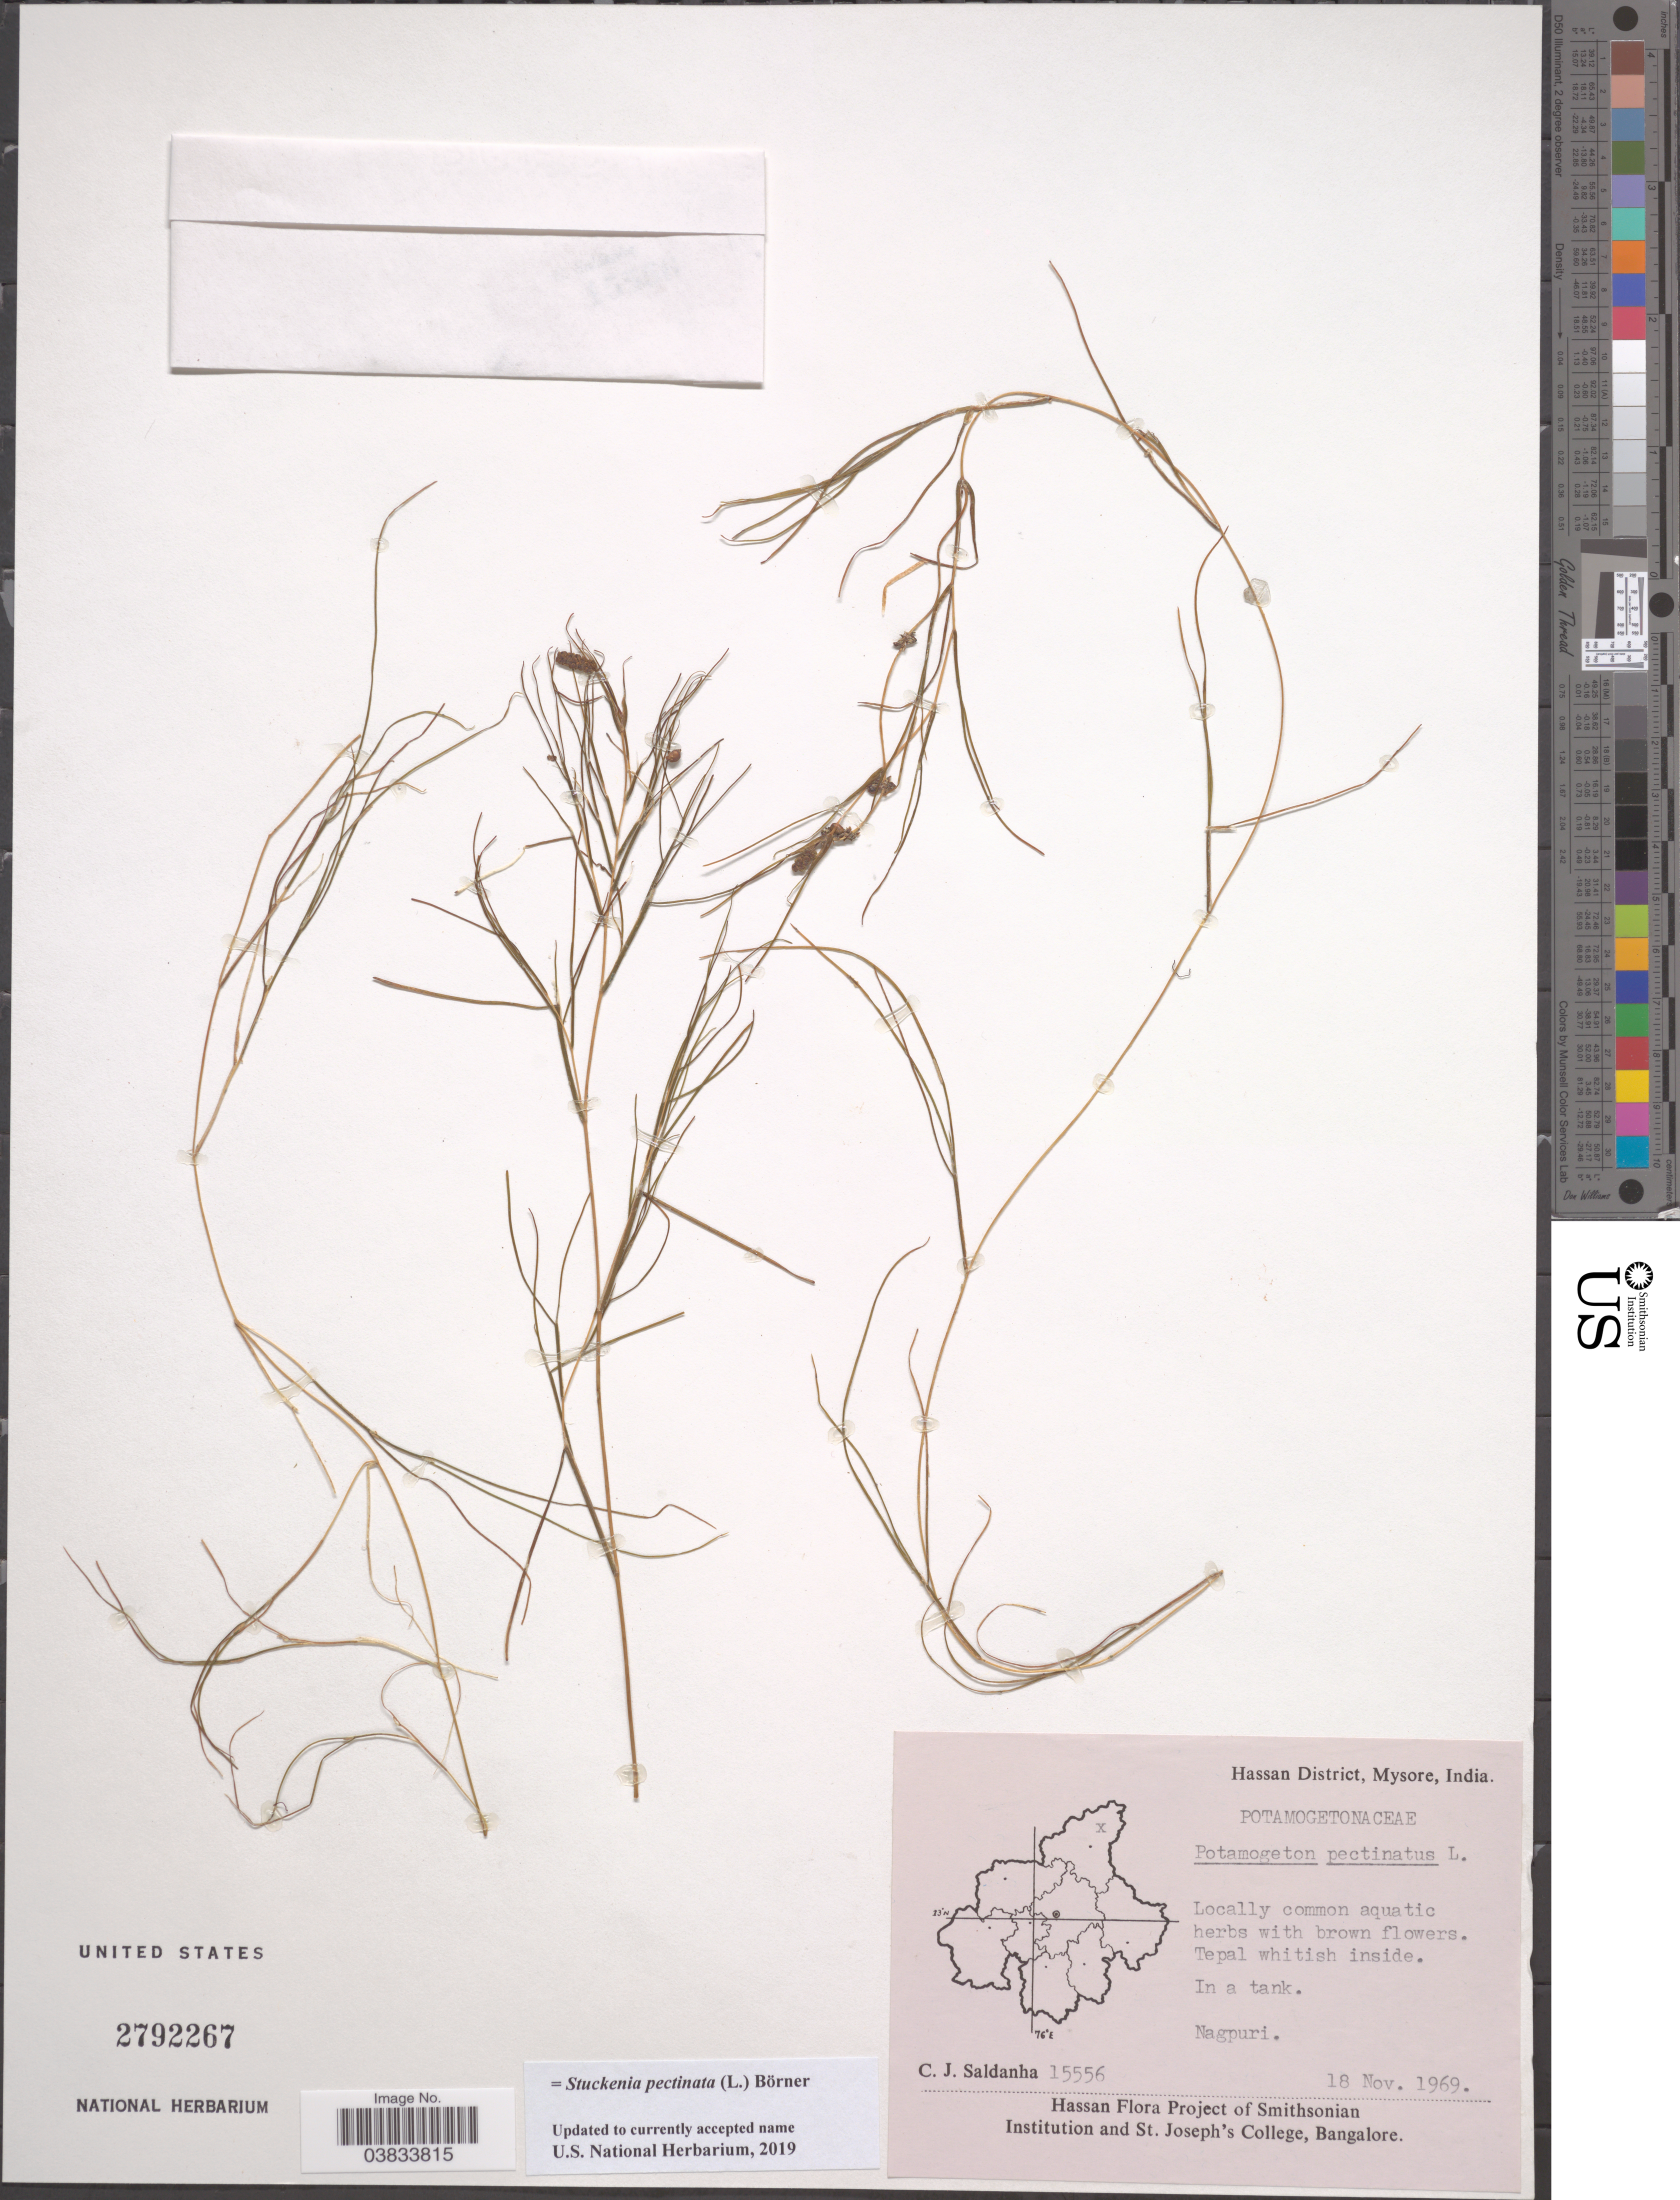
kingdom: Plantae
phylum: Tracheophyta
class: Liliopsida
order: Alismatales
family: Potamogetonaceae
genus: Stuckenia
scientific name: Stuckenia pectinata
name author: (L.) Börner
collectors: C. J. Saldanha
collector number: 15556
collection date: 1969-11-18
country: India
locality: Hassan District, Mysore. Nagpuri.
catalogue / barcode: US 2792267